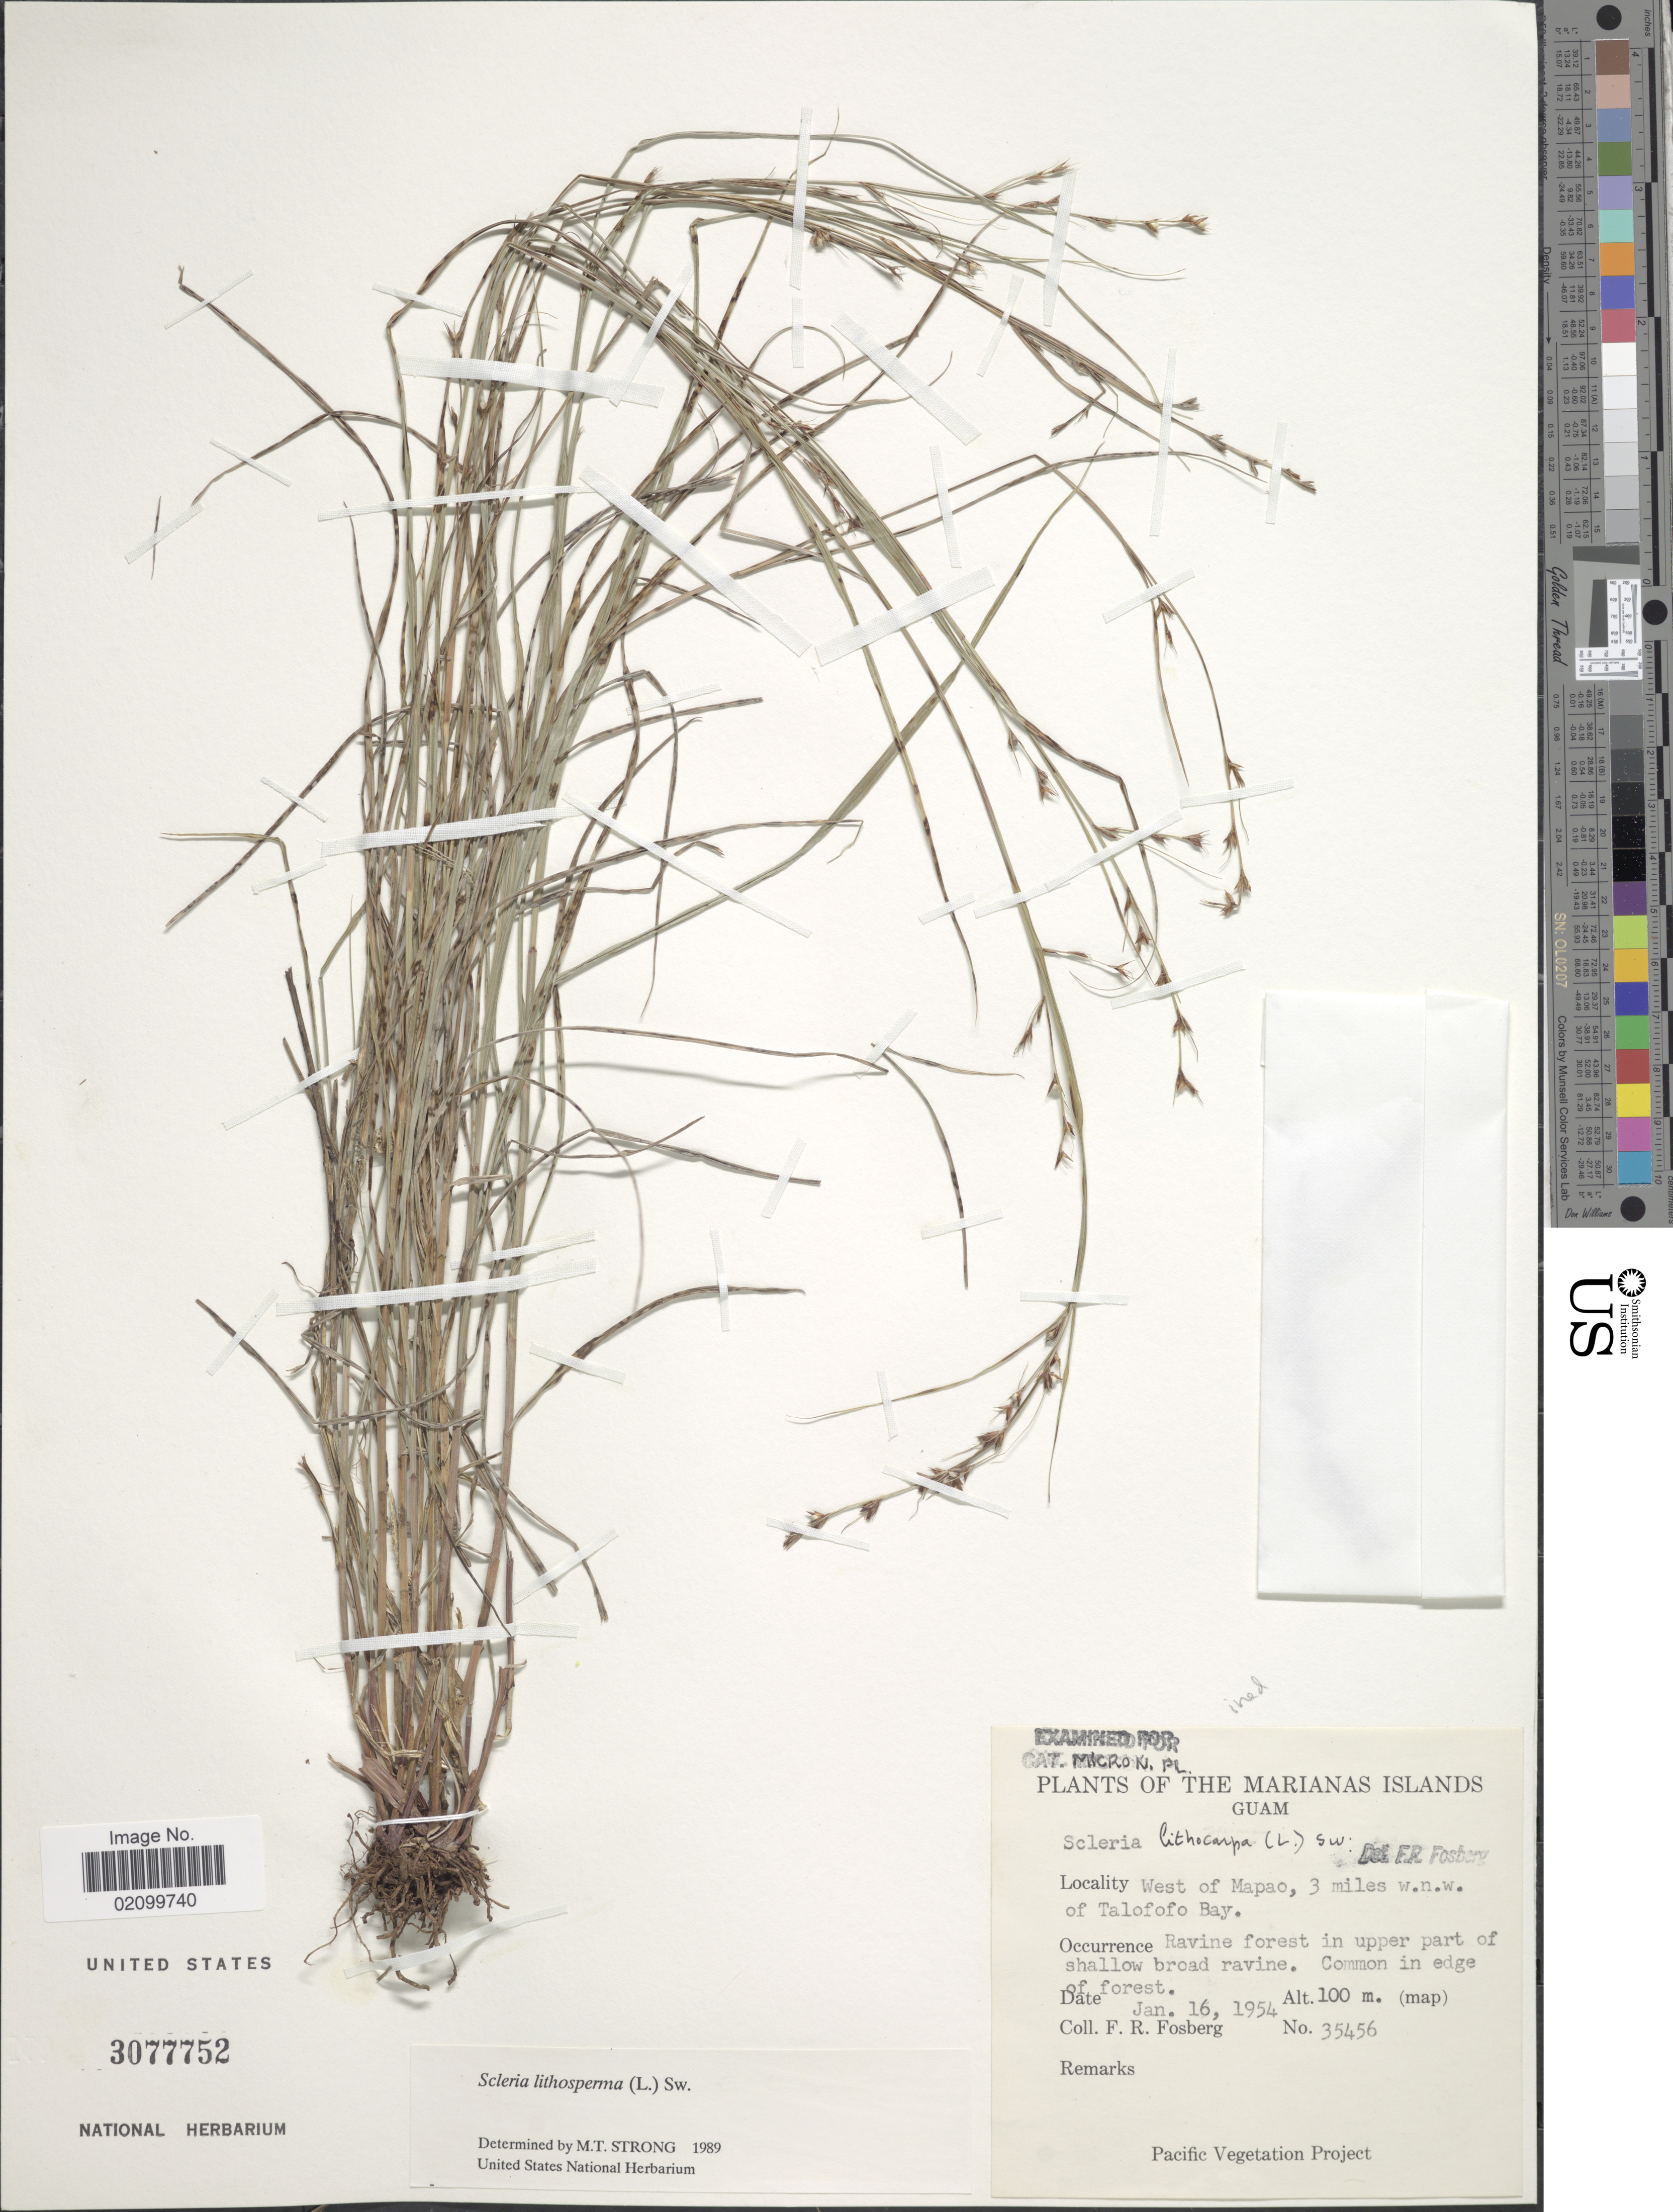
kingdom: Plantae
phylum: Tracheophyta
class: Liliopsida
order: Poales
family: Cyperaceae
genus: Scleria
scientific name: Scleria lithosperma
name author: (L.) Sw.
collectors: F. R. Fosberg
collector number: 35456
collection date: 1954-01-16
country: Guam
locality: Mariana Islands, Guam. West of Mapao, 3 miles w.n.w. of Talofofo Bay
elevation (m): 100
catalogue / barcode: US 3077752